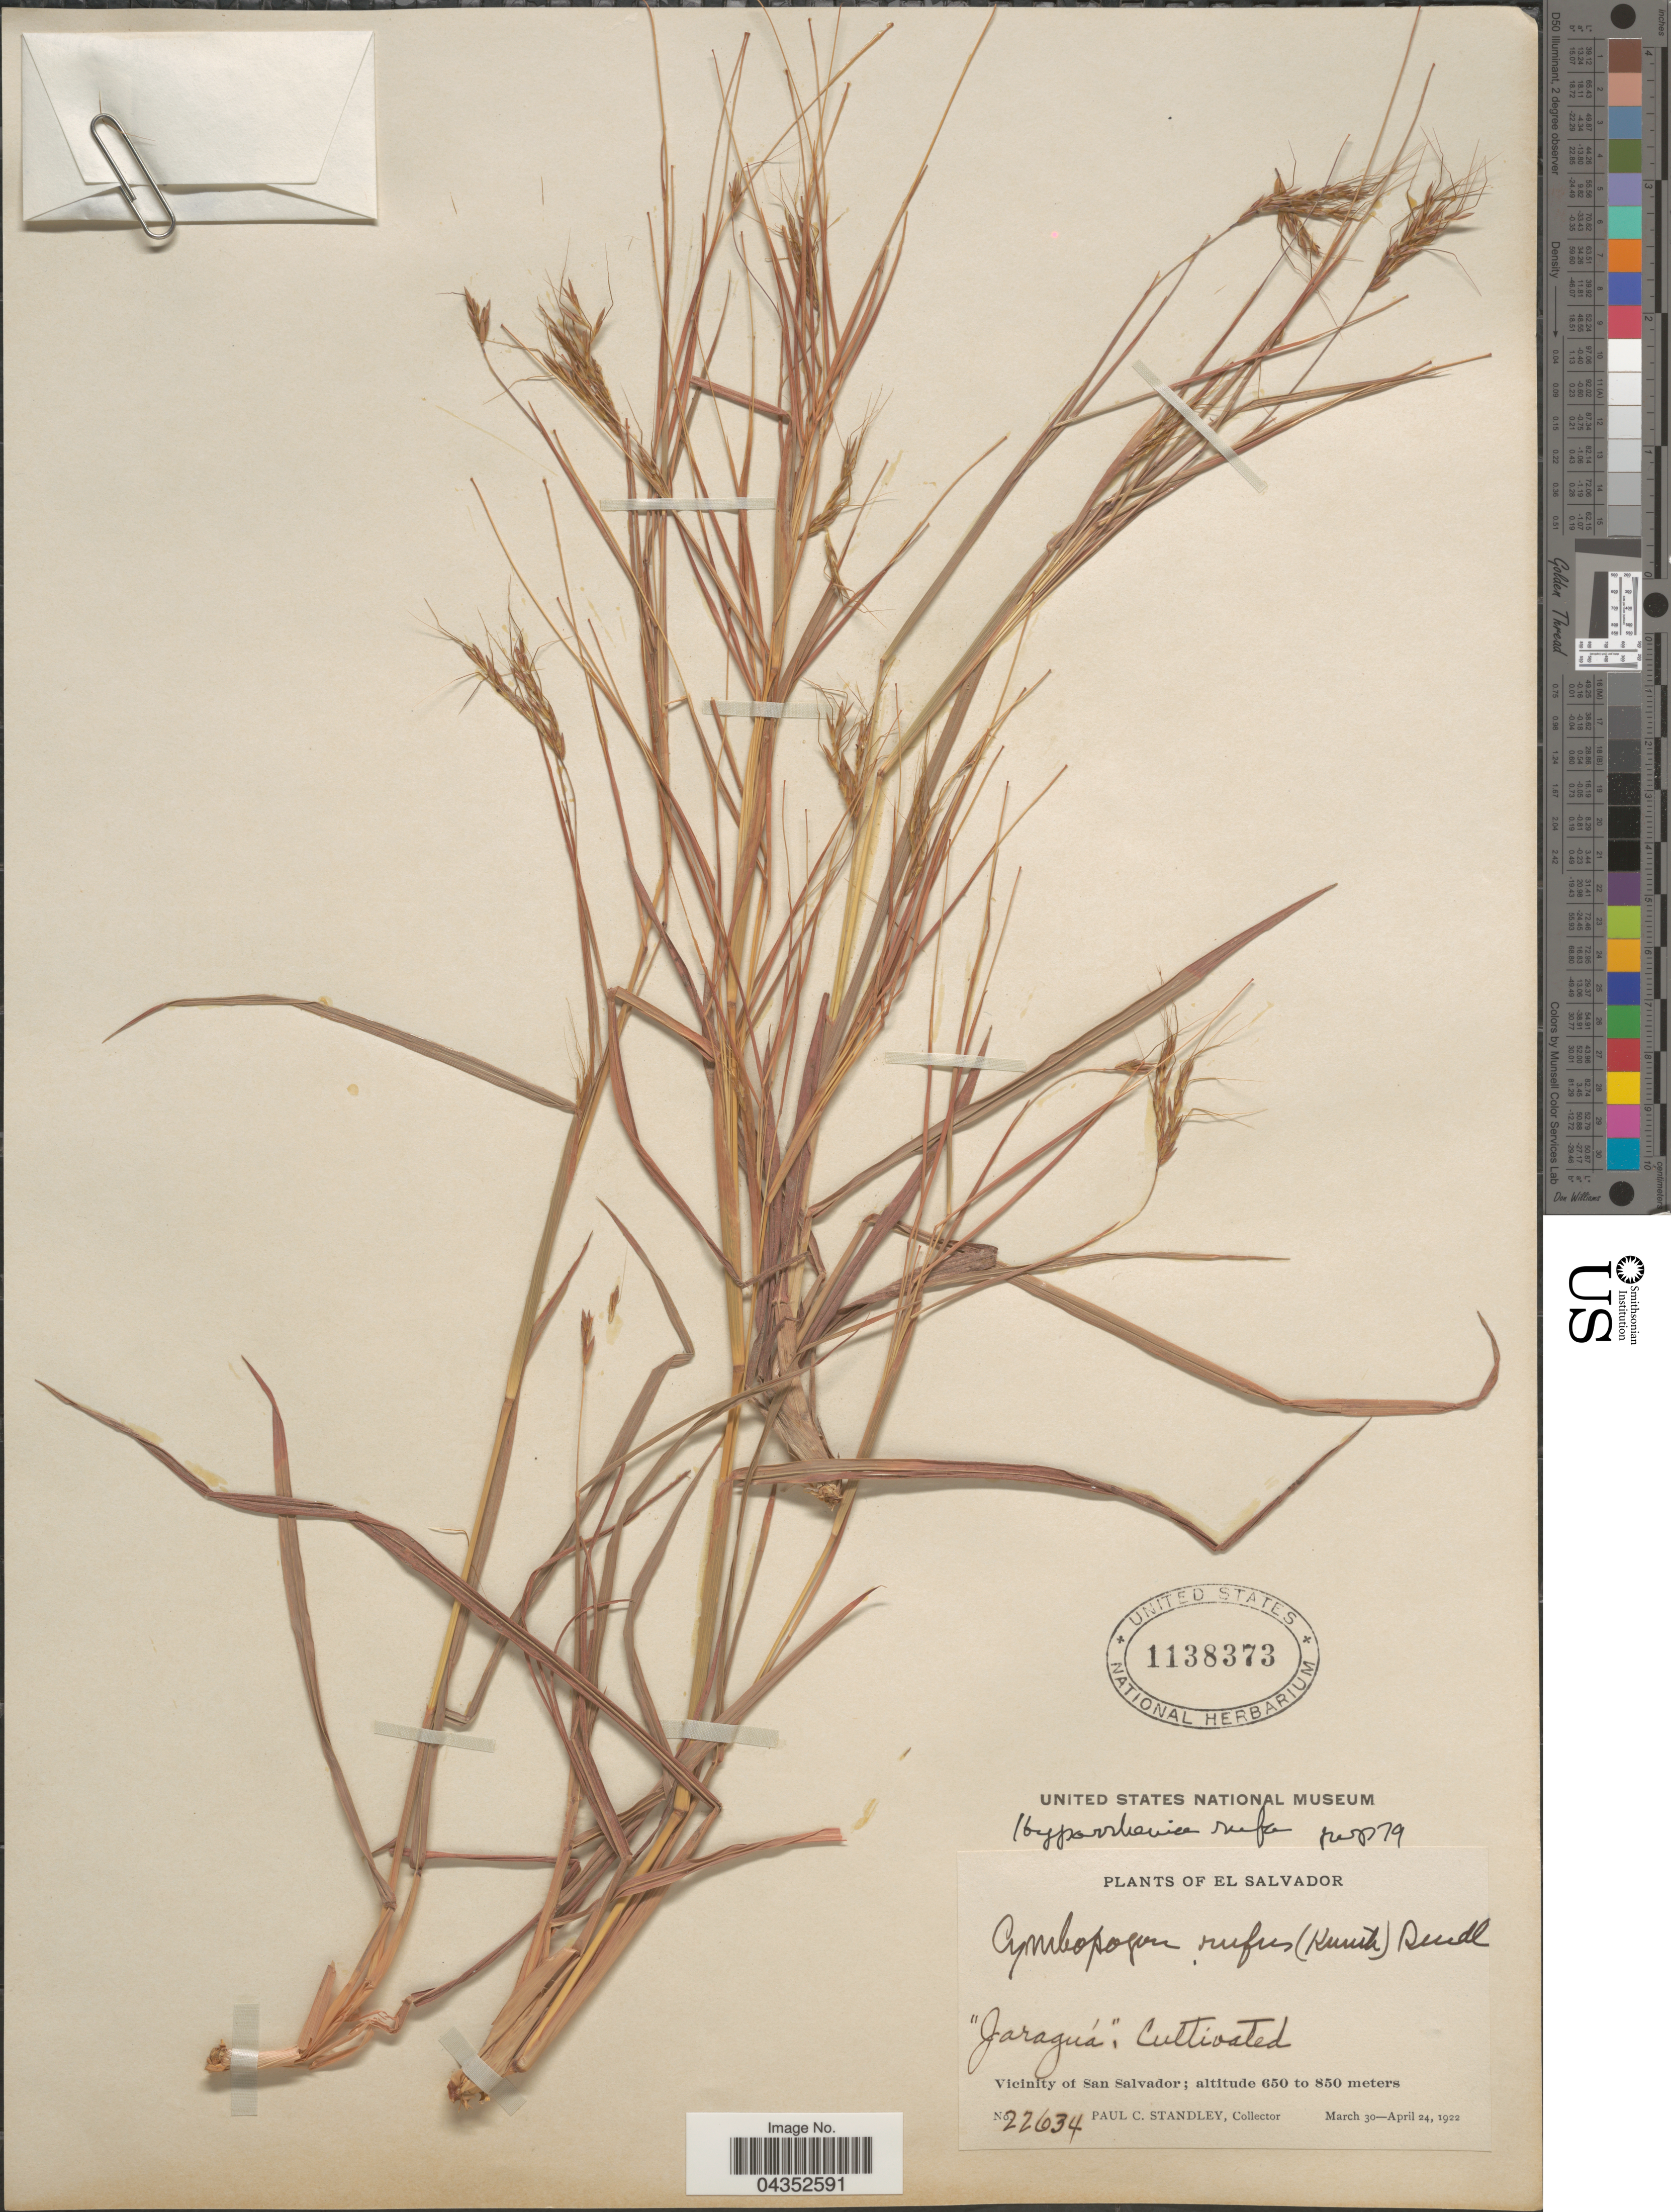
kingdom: Plantae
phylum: Tracheophyta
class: Liliopsida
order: Poales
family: Poaceae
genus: Hyparrhenia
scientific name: Hyparrhenia rufa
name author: (Nees) Stapf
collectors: P. C. Standley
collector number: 22634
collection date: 1922-03-30/1922-04-24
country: El Salvador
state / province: San Salvador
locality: Jaraguá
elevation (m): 650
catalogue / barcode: US 1138373